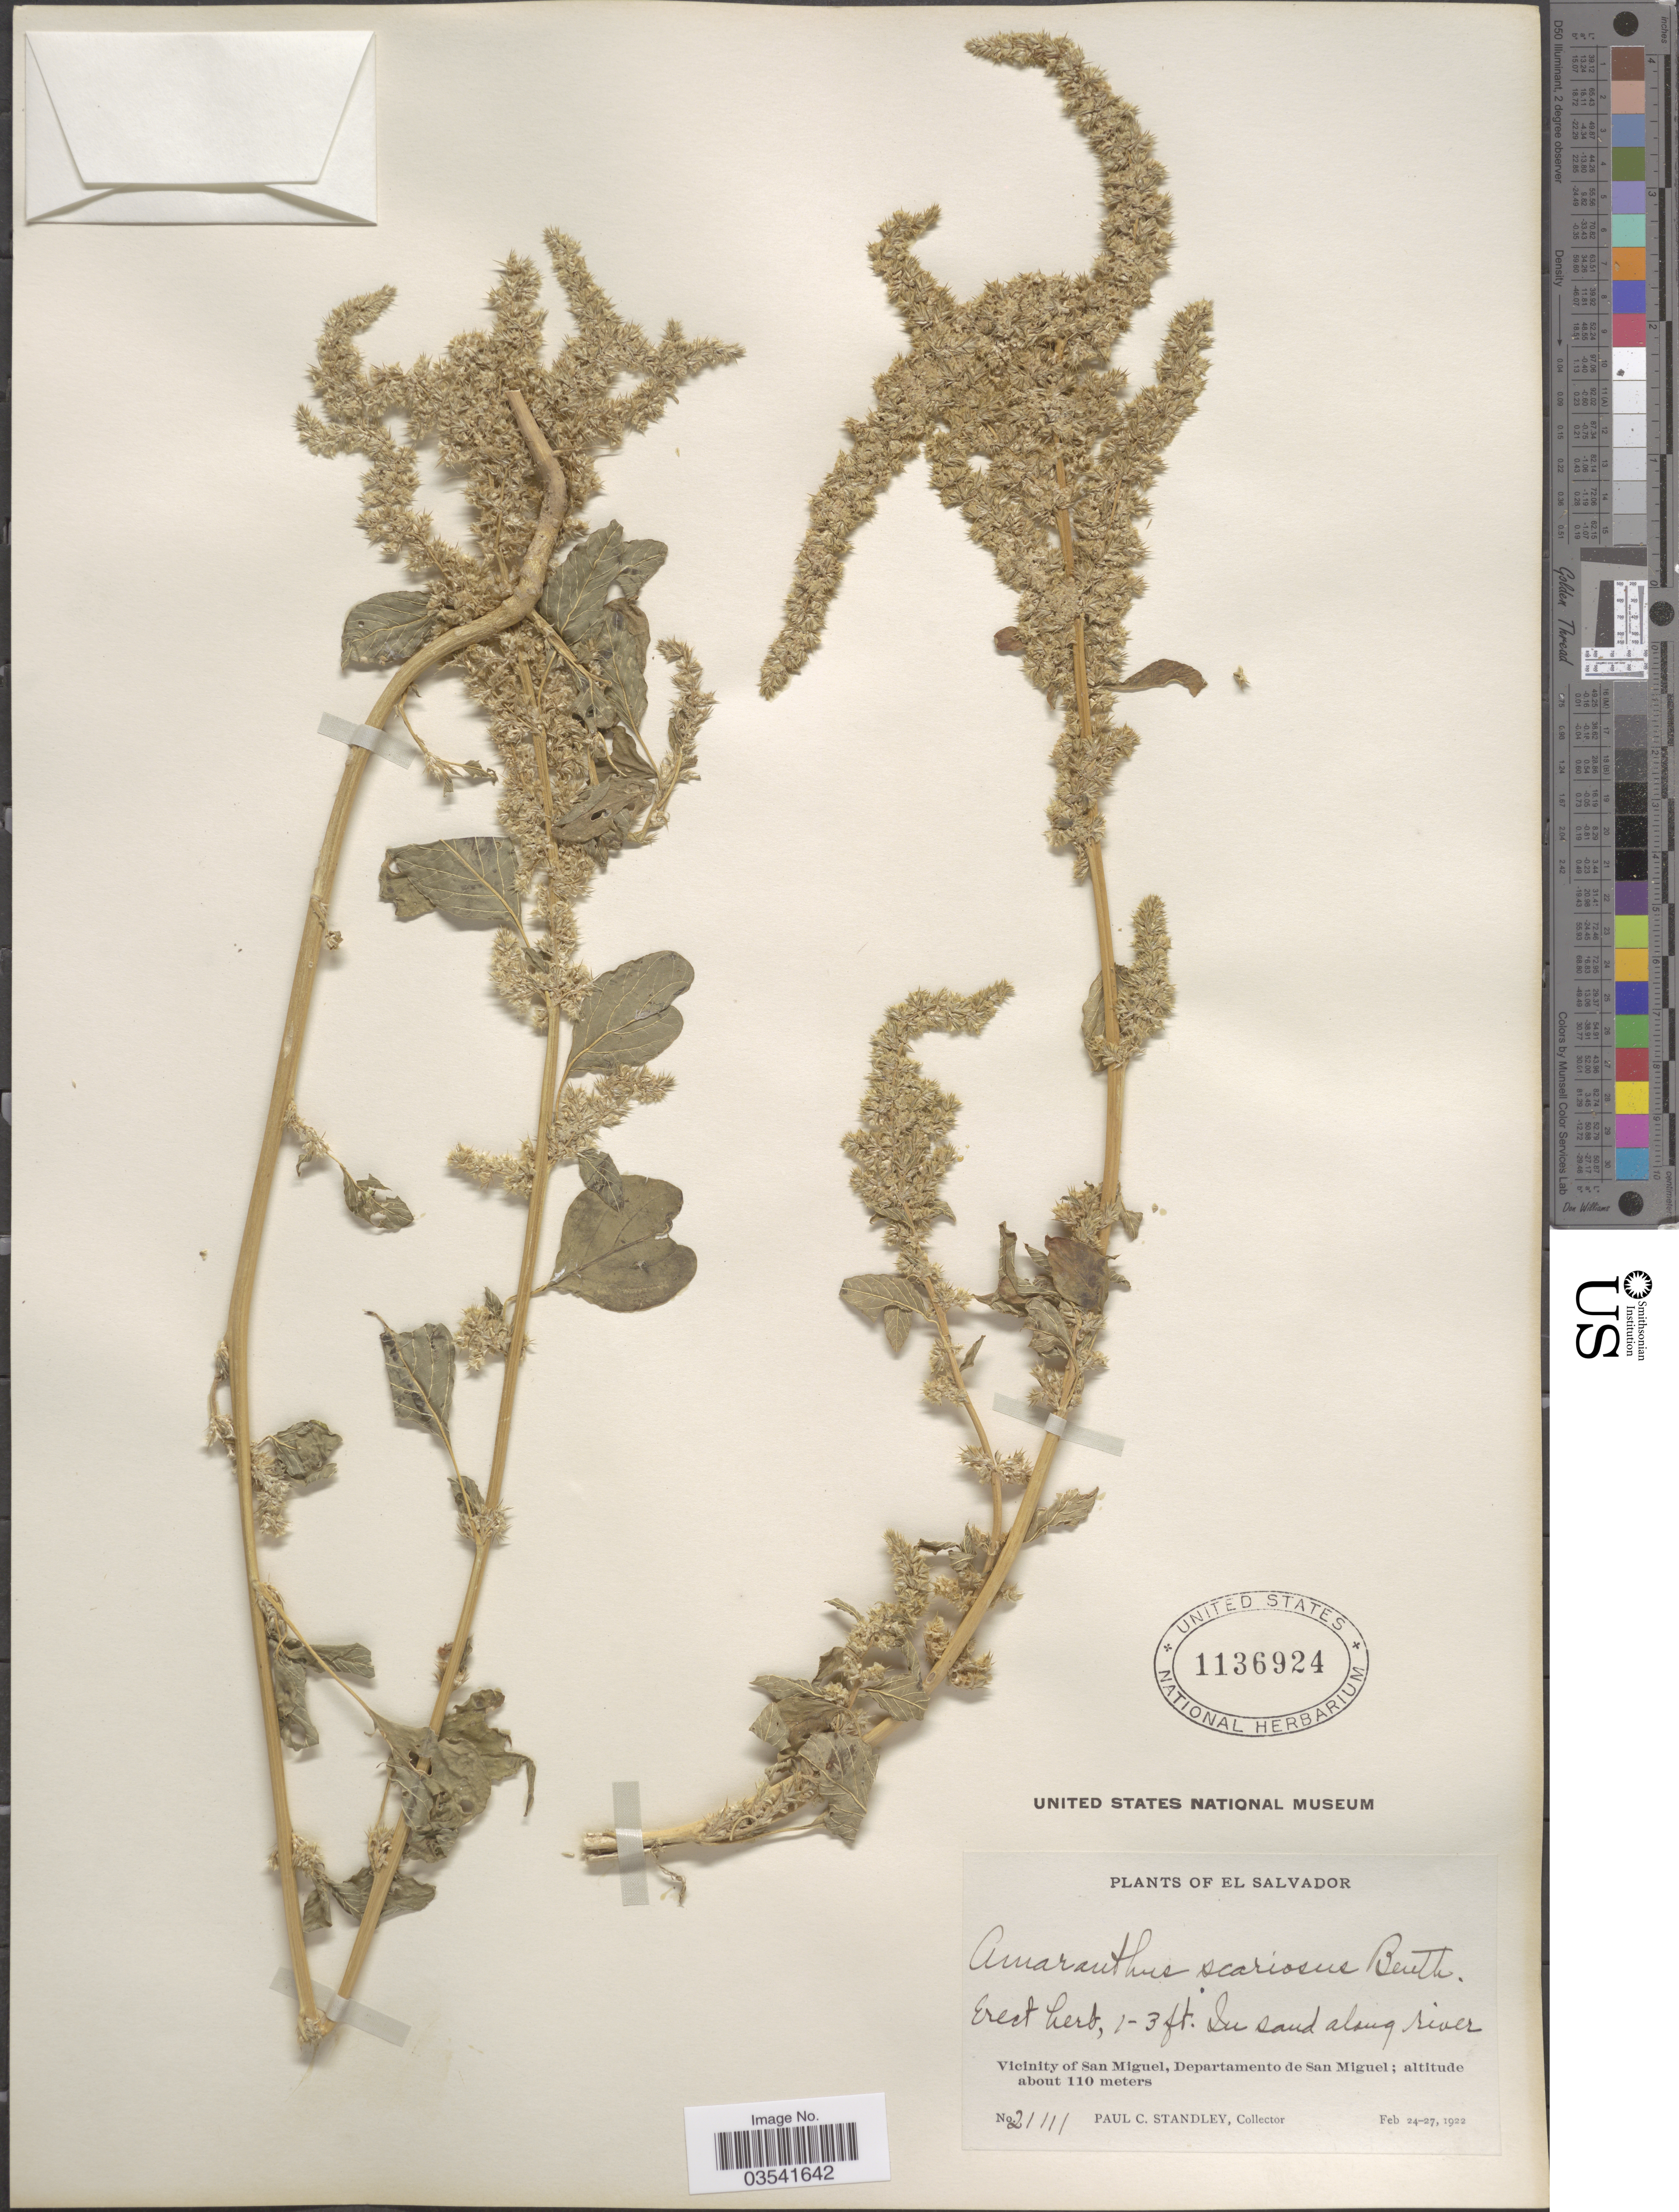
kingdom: Plantae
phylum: Tracheophyta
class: Magnoliopsida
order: Caryophyllales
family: Amaranthaceae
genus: Amaranthus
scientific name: Amaranthus scariosus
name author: Benth.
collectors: P. C. Standley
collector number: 21111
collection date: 1922-02-24/1922-02-27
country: El Salvador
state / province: San Miguel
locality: In sand along river. Vicinity of San Miguel, Departamento de San Miguel.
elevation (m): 110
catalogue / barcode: US 1136924